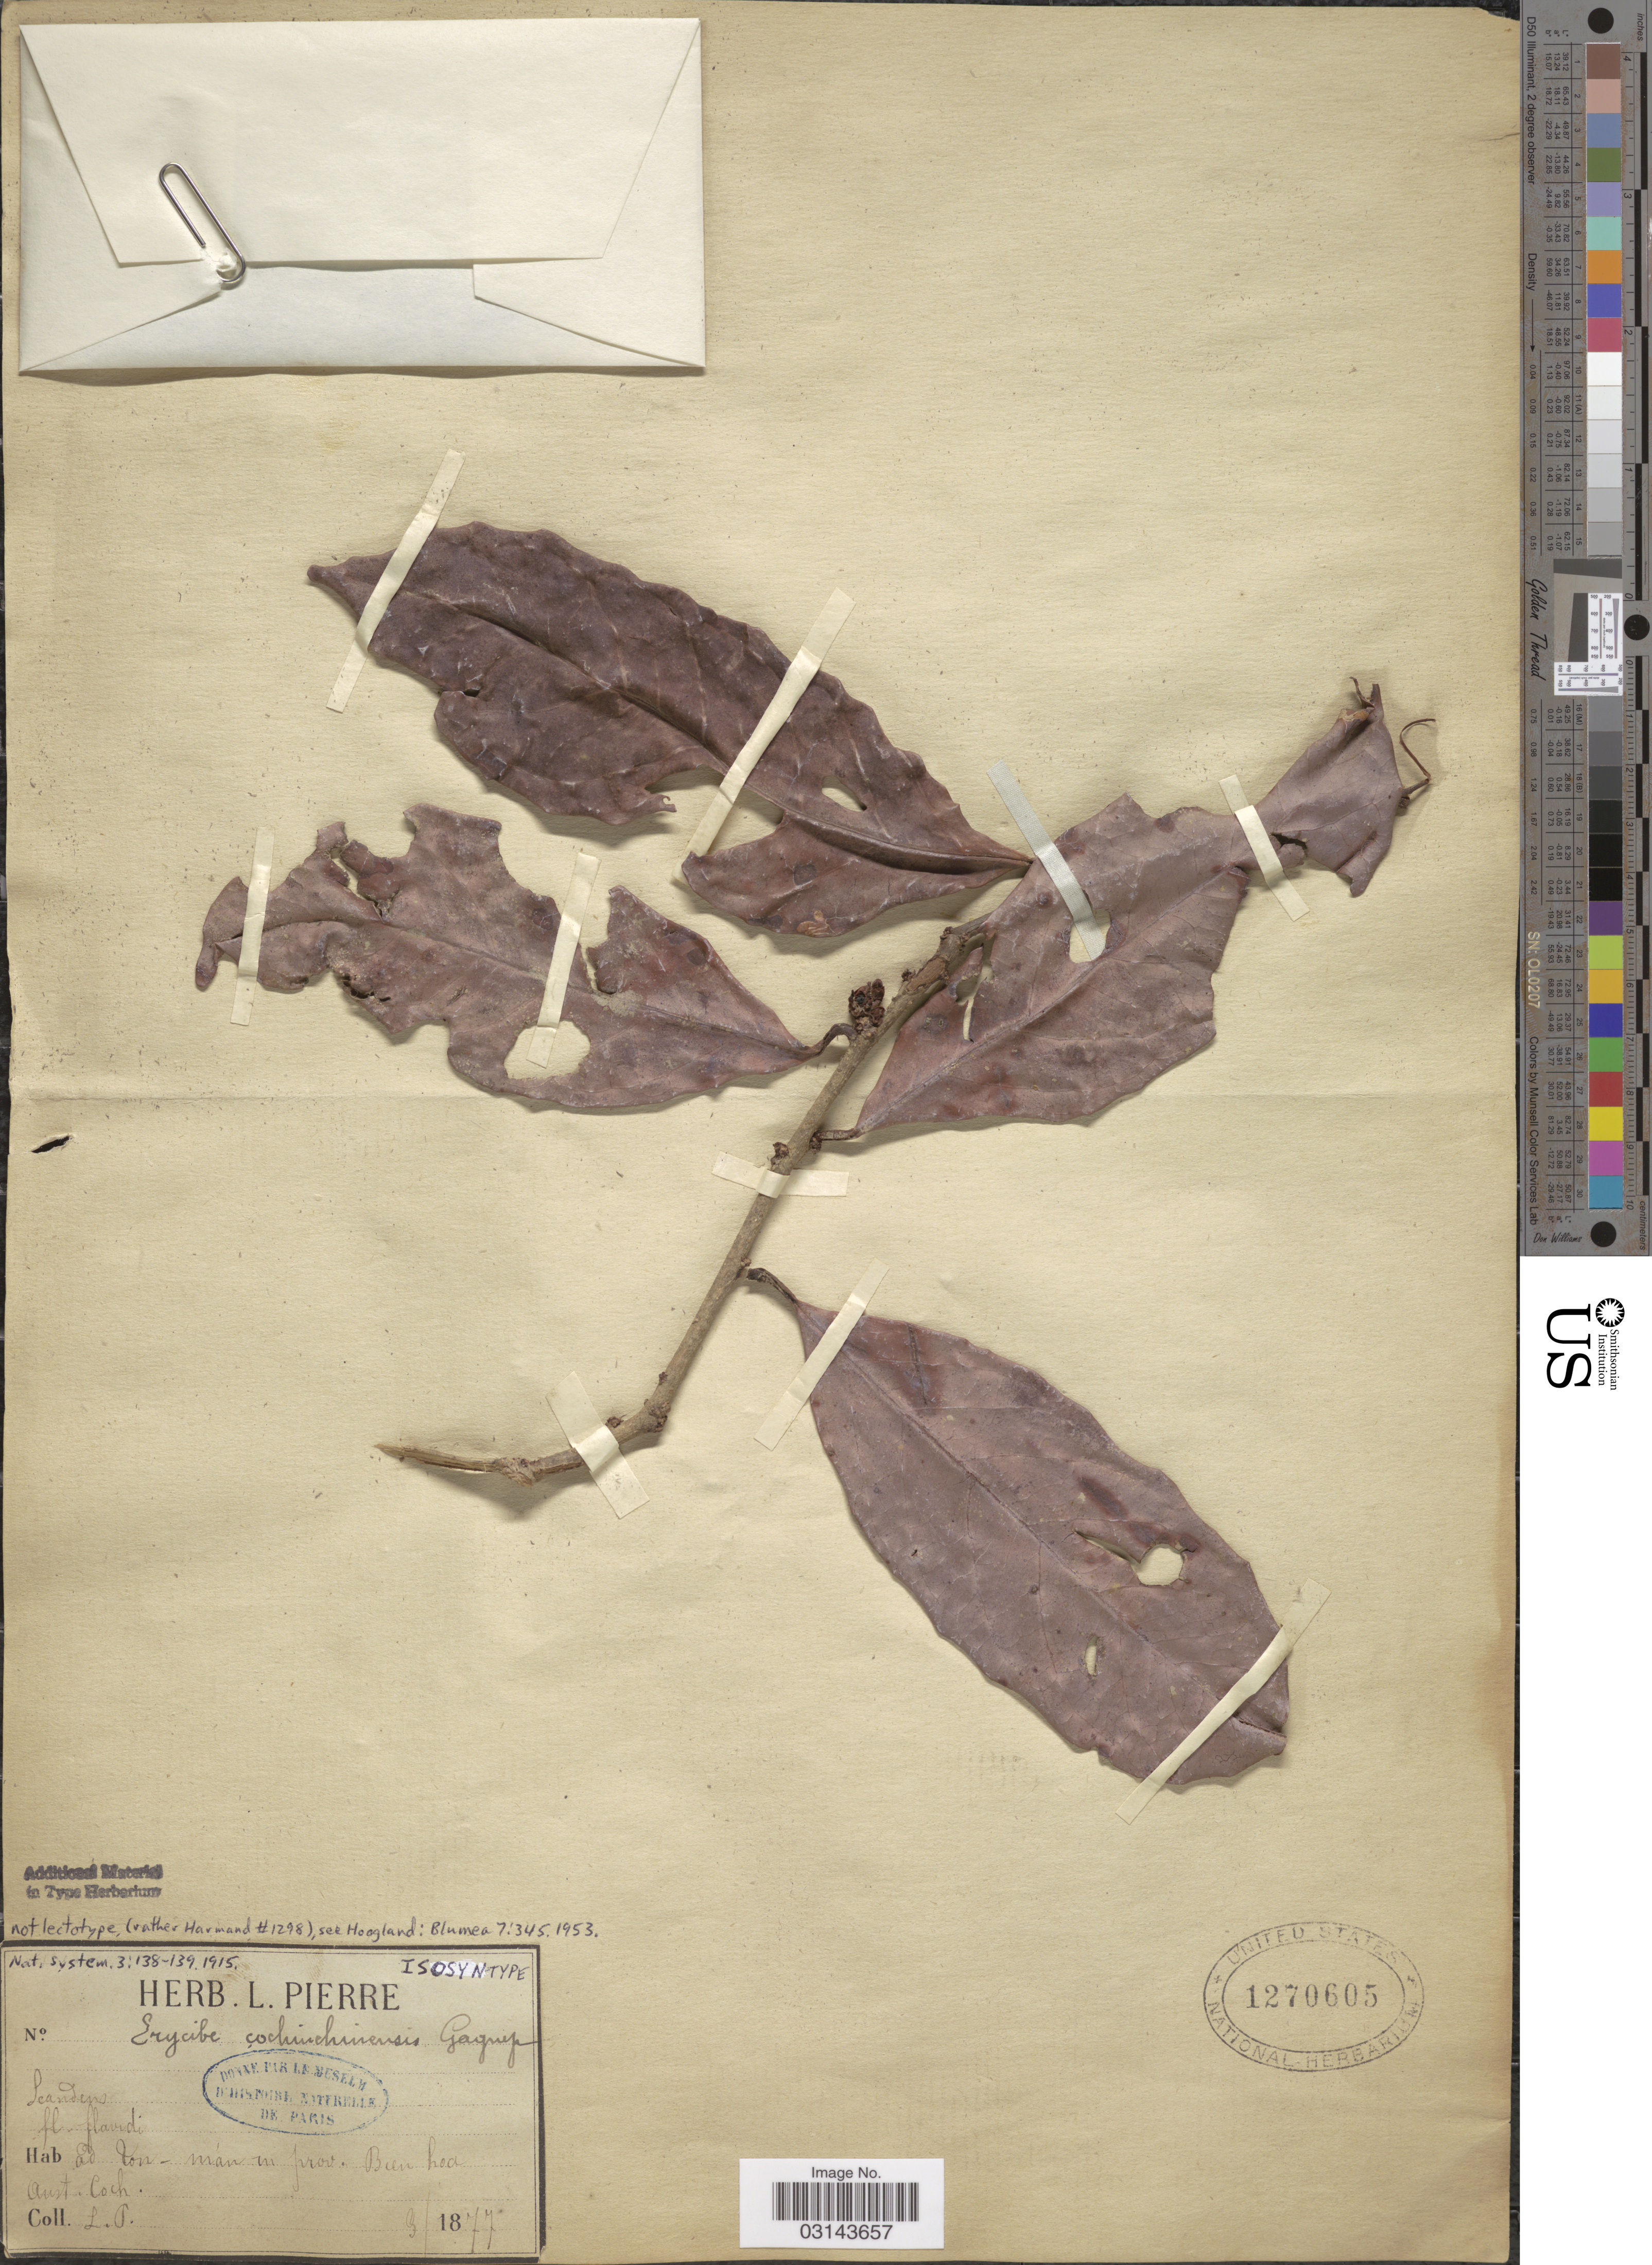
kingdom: Plantae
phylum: Tracheophyta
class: Magnoliopsida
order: Solanales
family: Convolvulaceae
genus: Erycibe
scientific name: Erycibe cochinchinensis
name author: Gagnep.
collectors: L. Pierre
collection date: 1877-09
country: Vietnam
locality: Ad Ton-mán [interpreted] in prov. Bien hoa. Aust. Coch.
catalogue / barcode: US 1270605